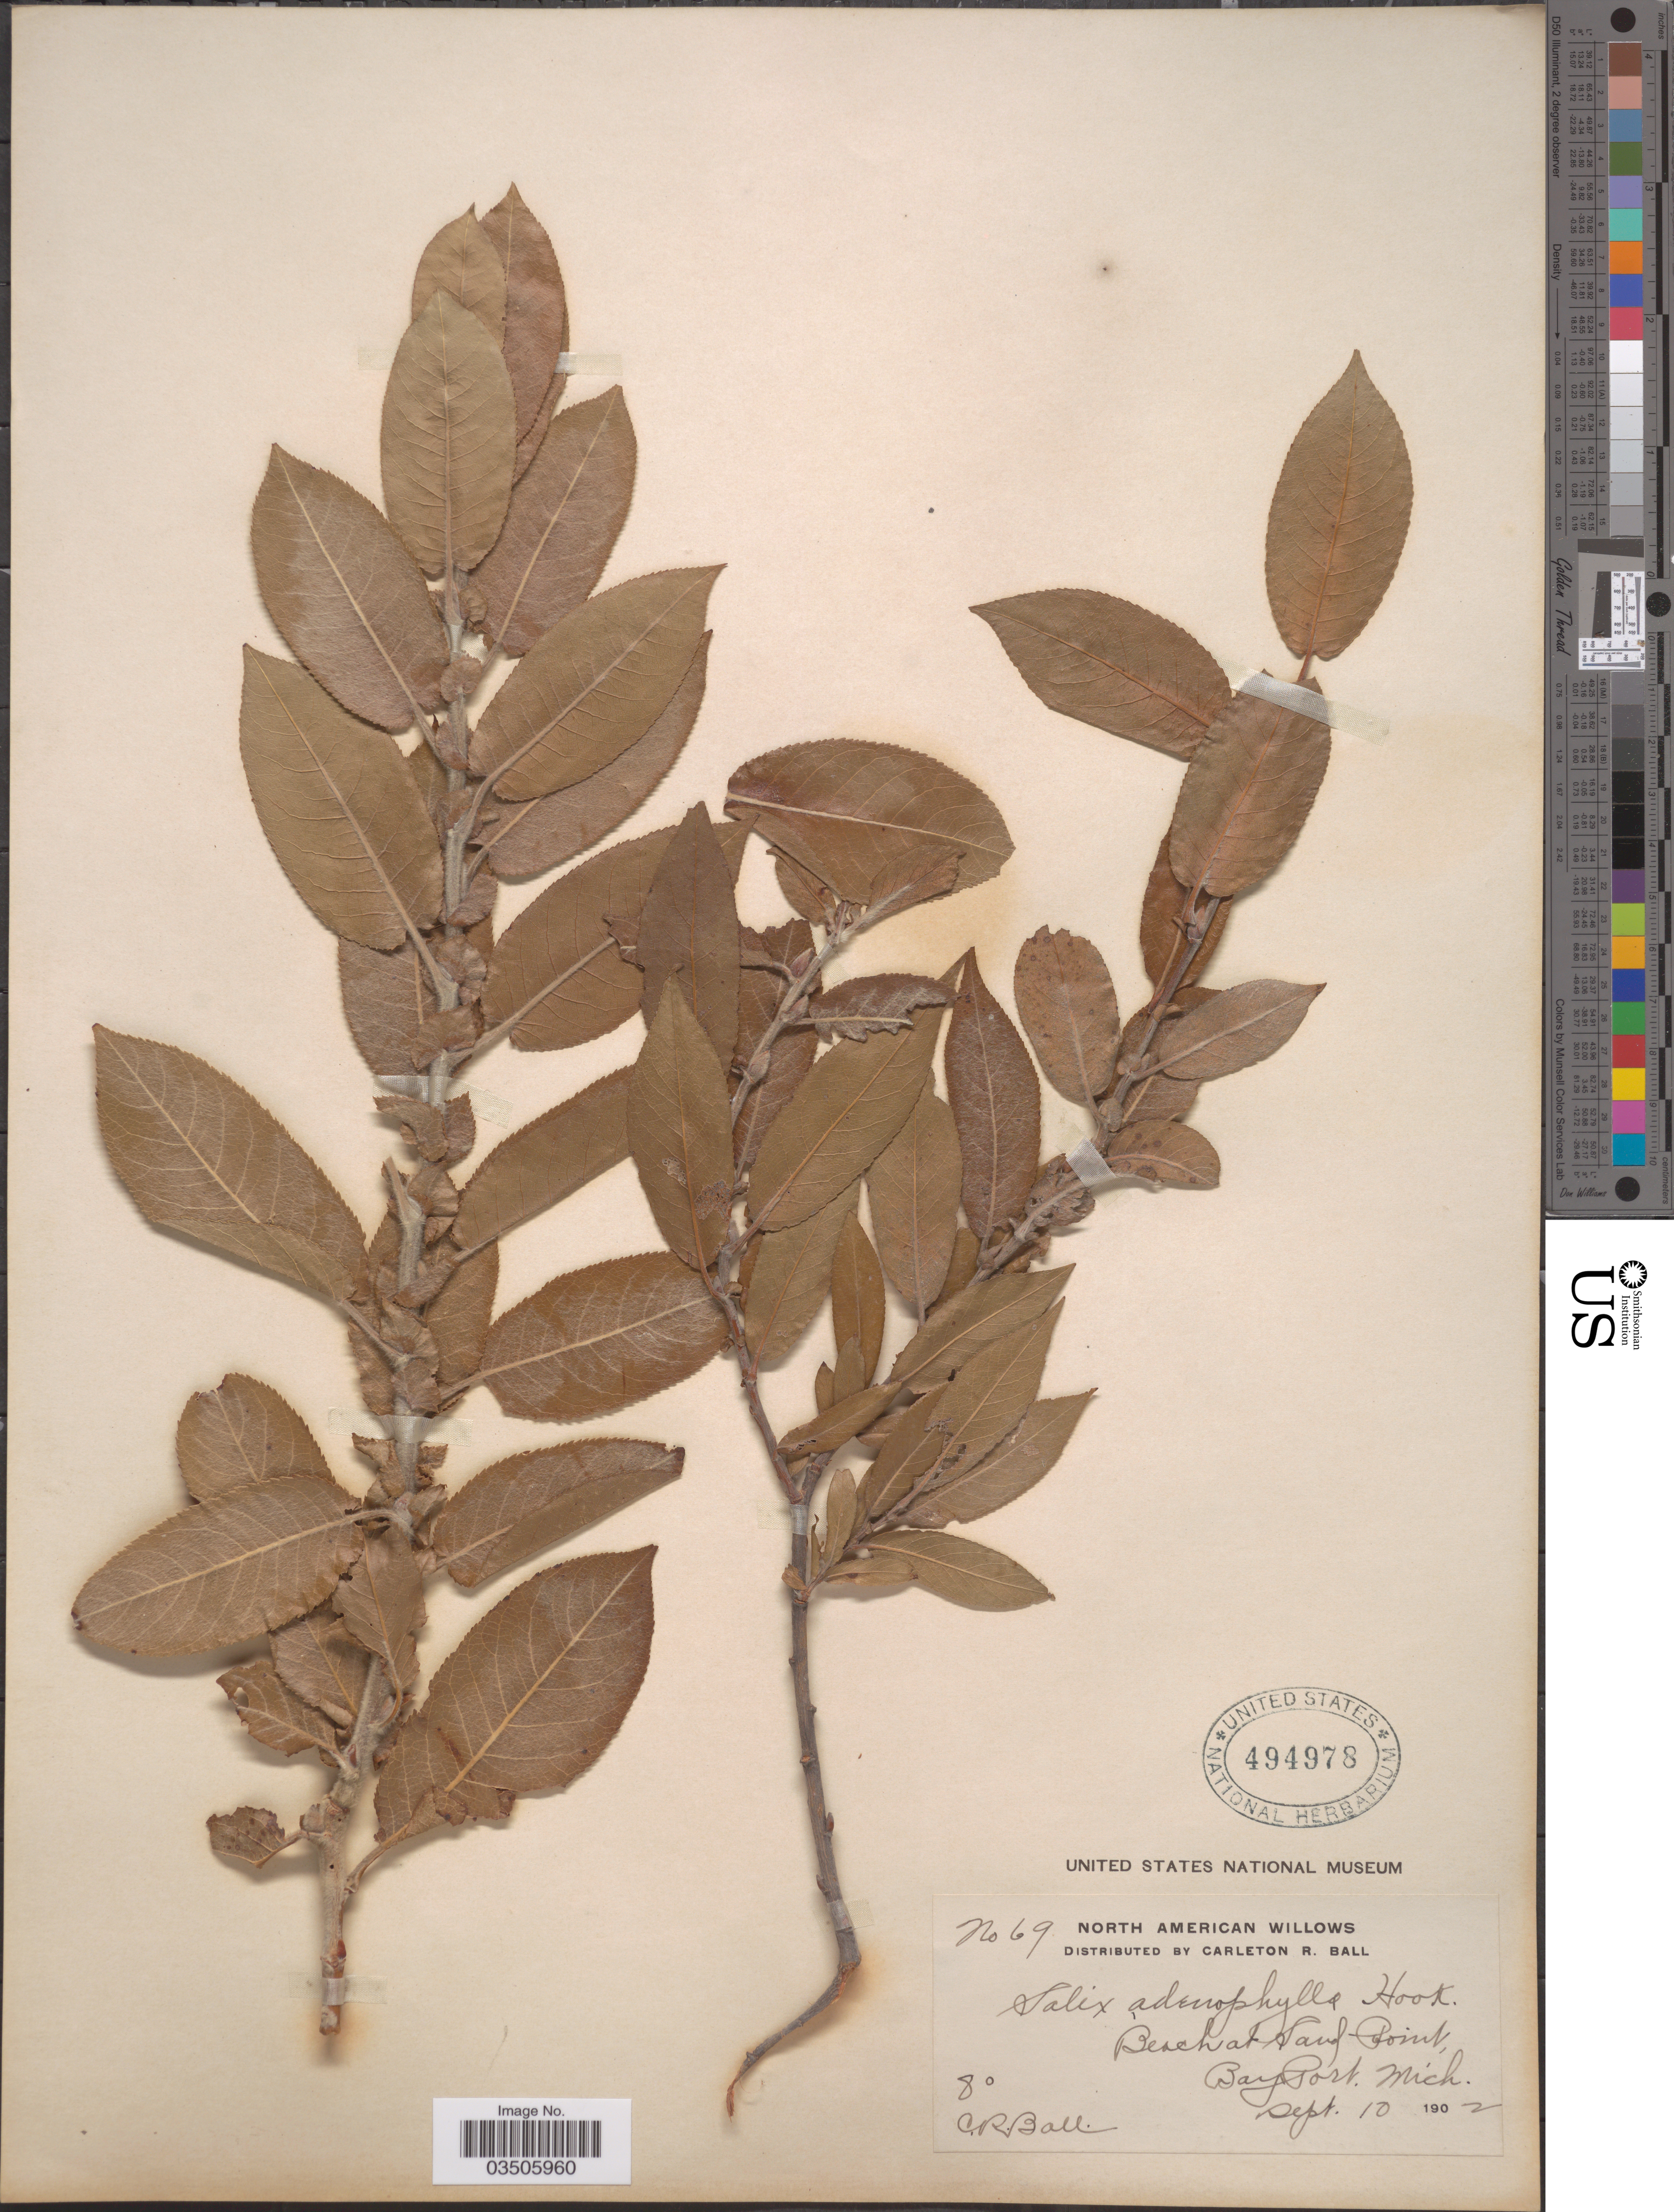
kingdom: Plantae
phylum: Tracheophyta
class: Magnoliopsida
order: Malpighiales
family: Salicaceae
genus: Salix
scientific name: Salix syrticola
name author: Fernald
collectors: C. R. Ball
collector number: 69/ 80?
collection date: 1902-09-10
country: United States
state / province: Michigan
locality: Beschat Sand Point, Bay Port.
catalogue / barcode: US 494978